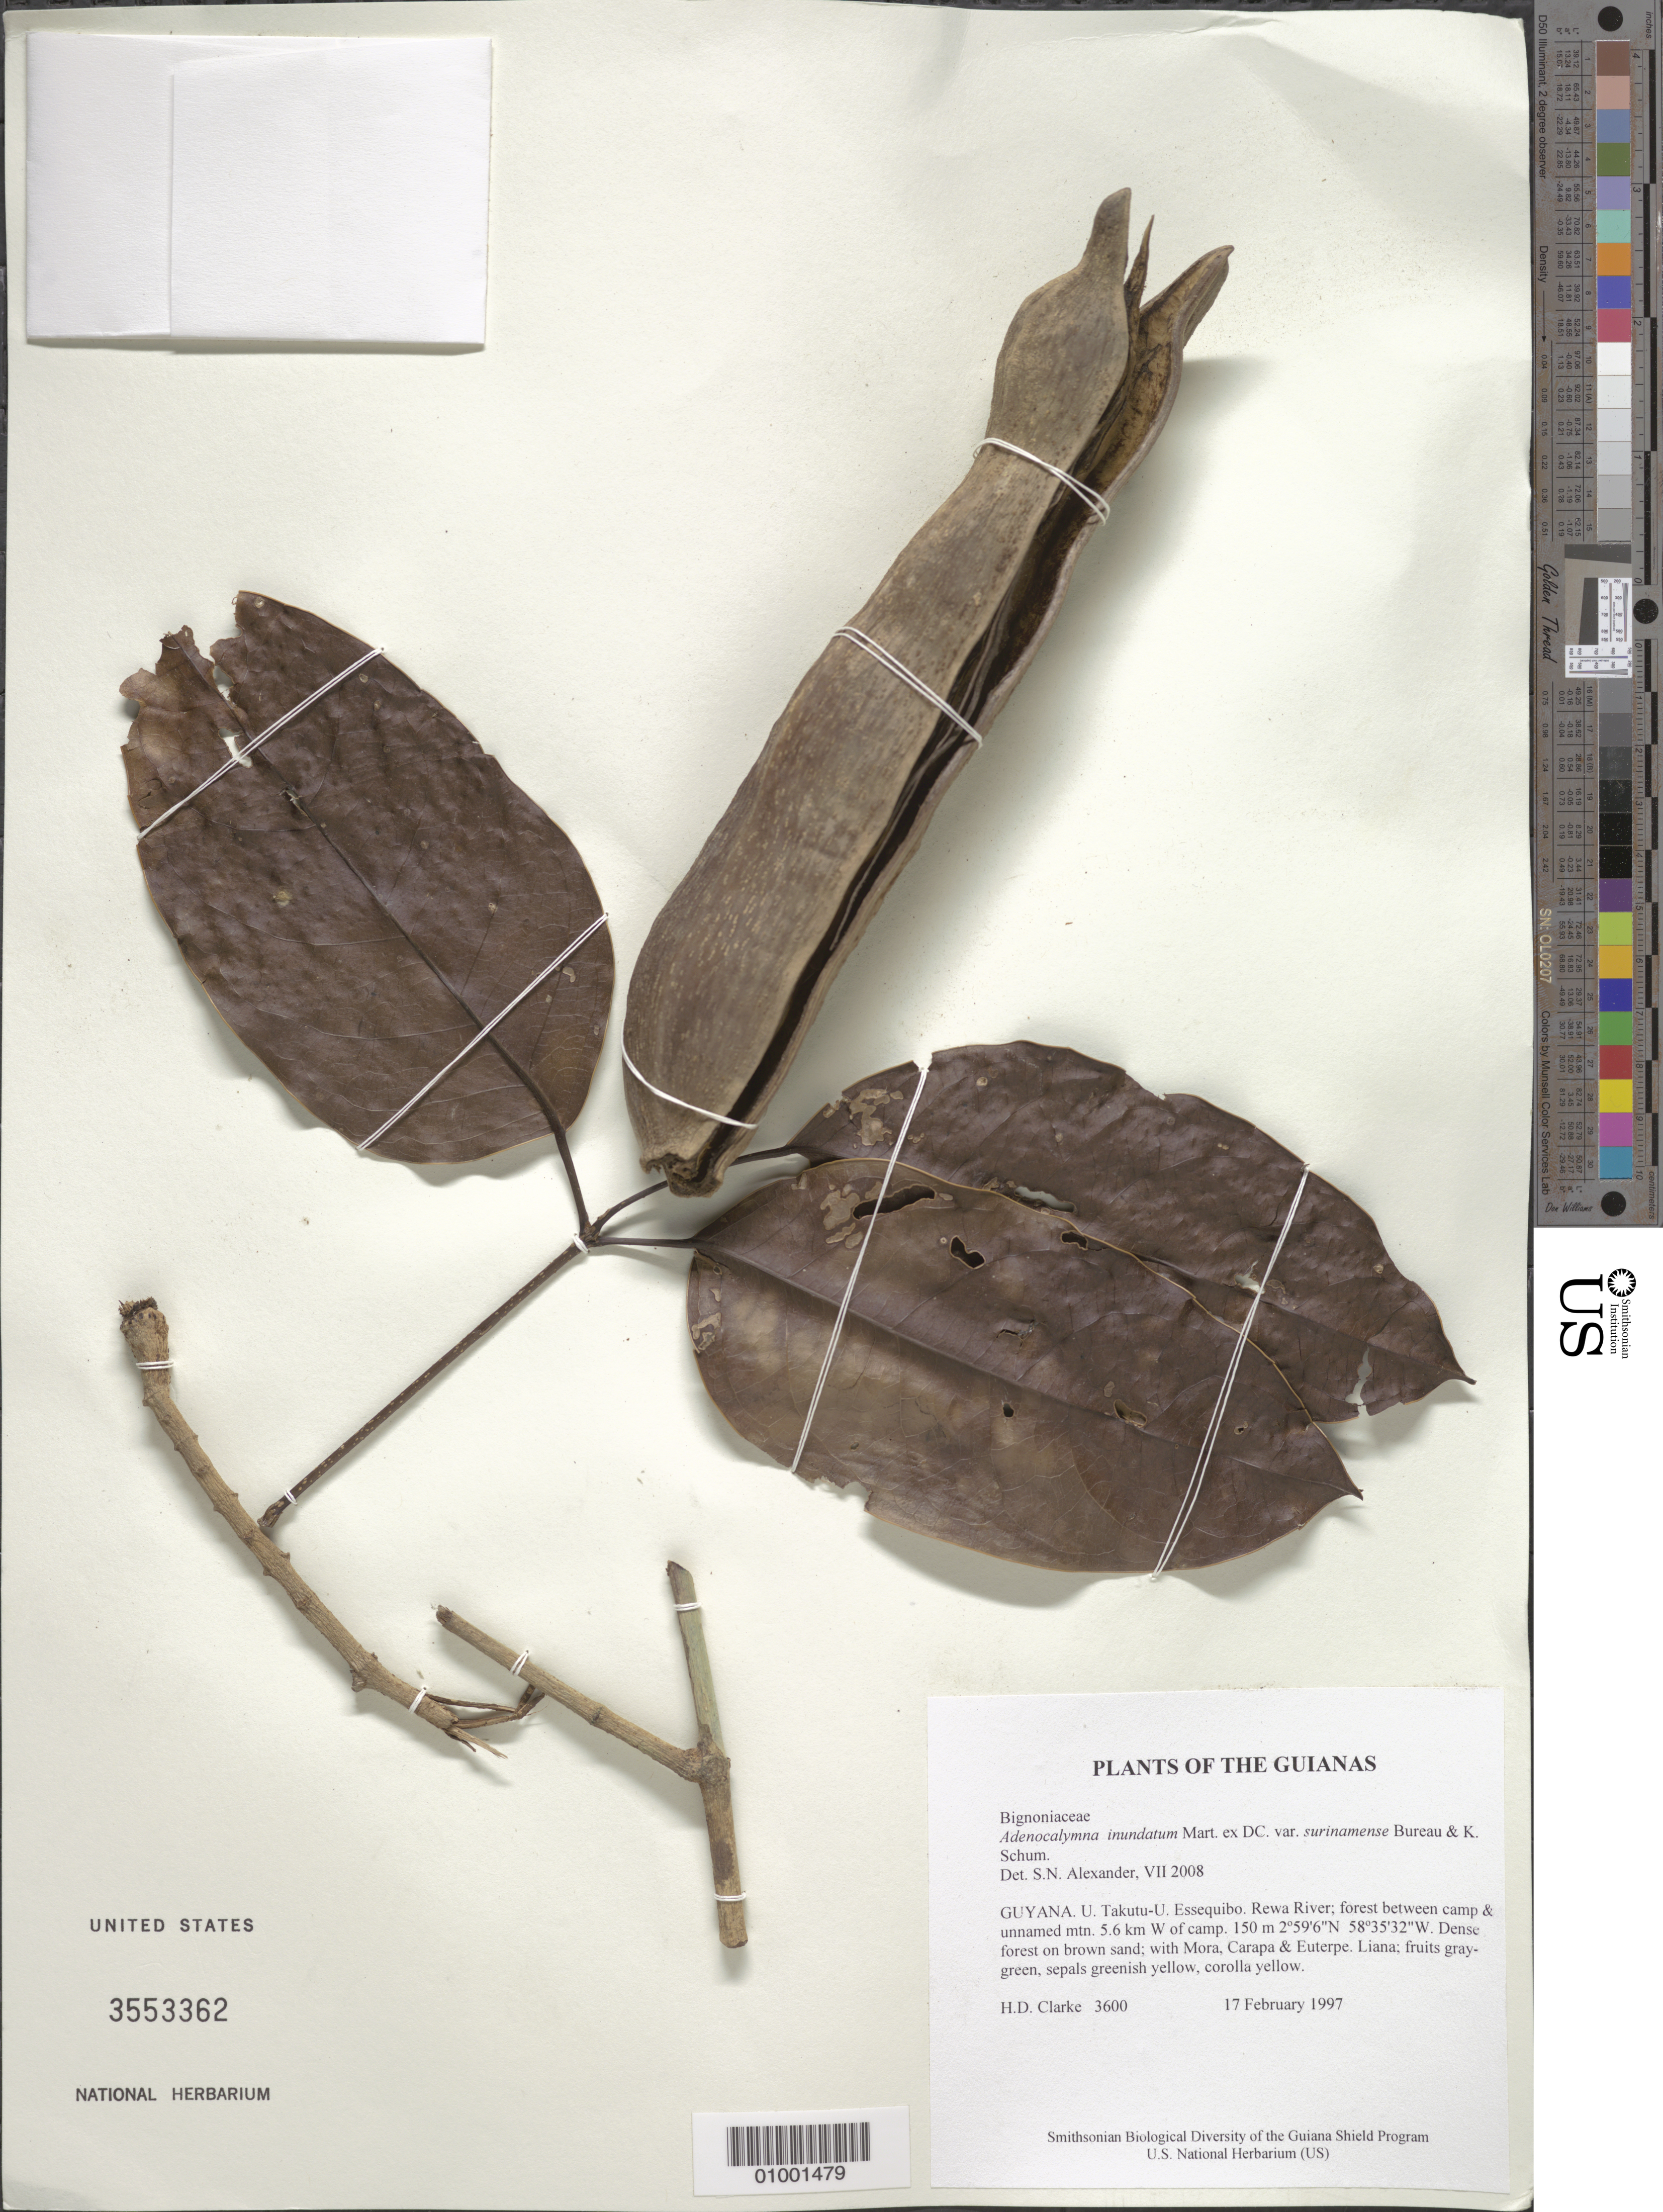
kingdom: Plantae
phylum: Tracheophyta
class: Magnoliopsida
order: Lamiales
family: Bignoniaceae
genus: Adenocalymma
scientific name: Adenocalymma inundatum var. surinamense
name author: Bureau & K. Schum.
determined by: Alexander, S. N.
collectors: H. D. Clarke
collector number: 3600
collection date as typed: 17 February 1997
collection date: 1997-02-17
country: Guyana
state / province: U. Takutu-U. Essequibo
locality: Rewa River; forest between camp & unnamed mtn. 5.6 km W of camp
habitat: Dense forest on brown sand; with Mora, Carapa & Euterpe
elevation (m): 150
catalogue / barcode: US 3553362